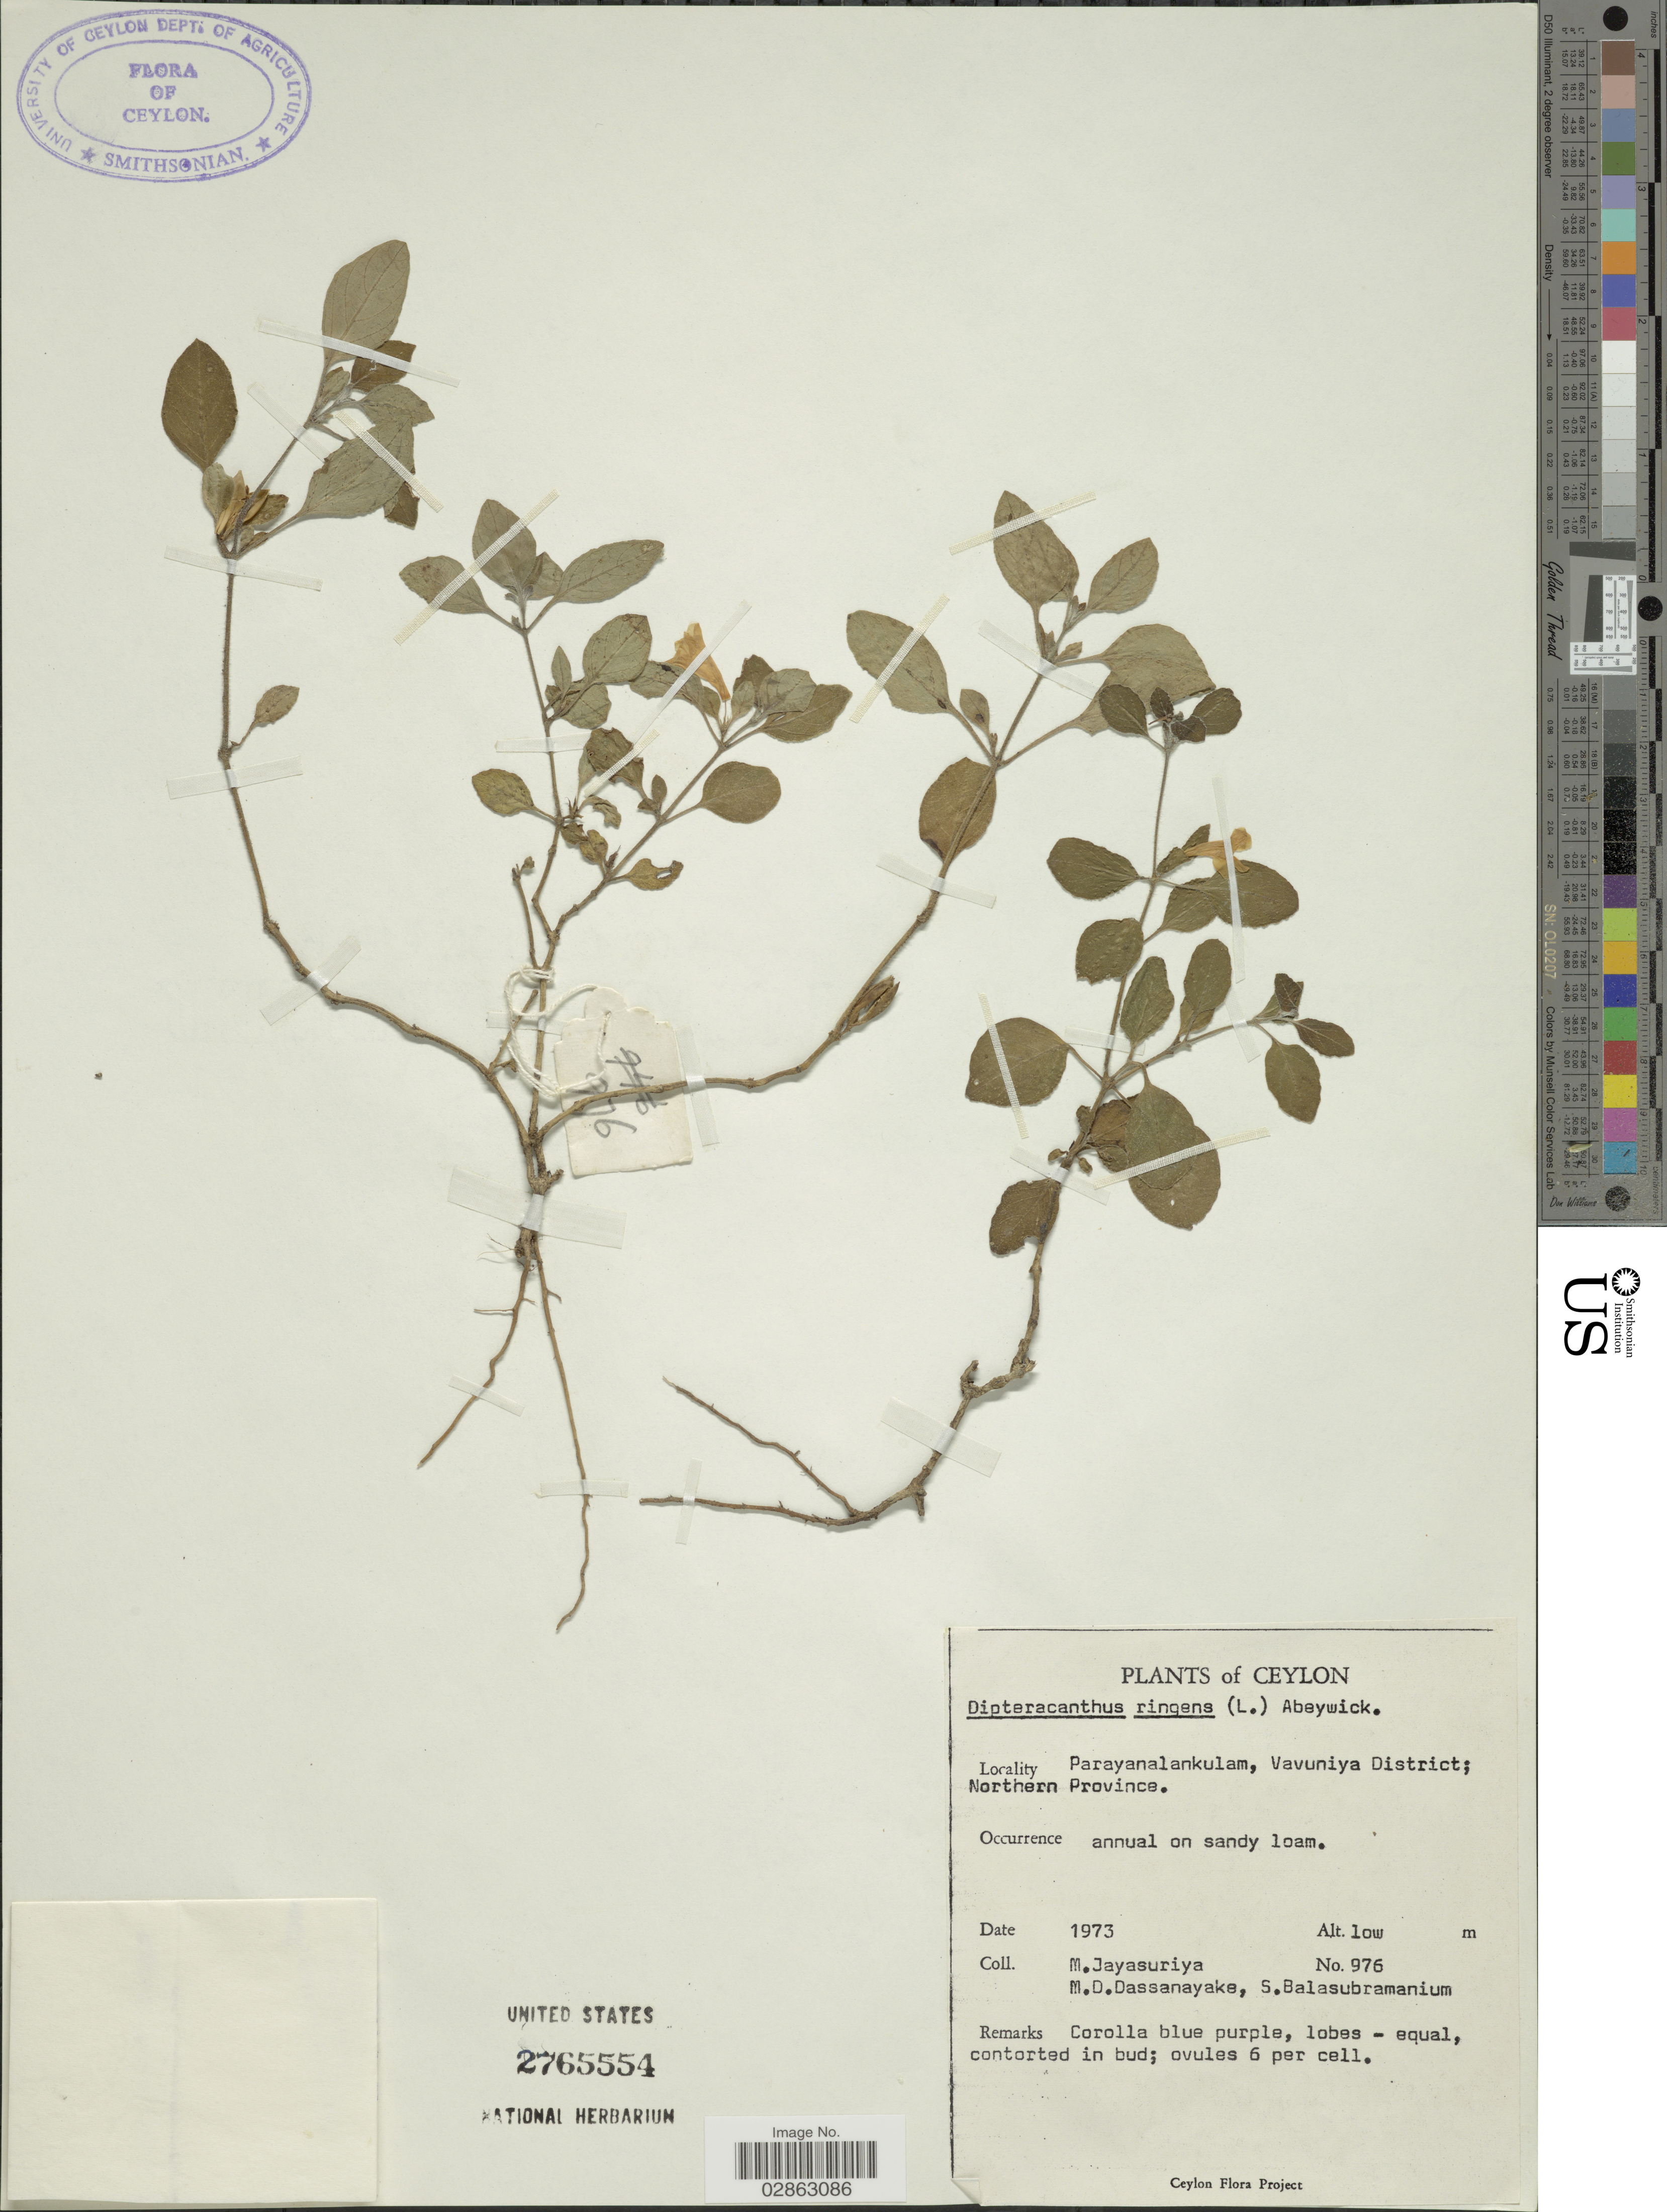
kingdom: Plantae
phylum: Tracheophyta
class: Magnoliopsida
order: Lamiales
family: Acanthaceae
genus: Ruellia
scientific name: Ruellia ringens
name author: L.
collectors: M. Jayasuriya, M. D. Dassanayake & S. Balasubramanium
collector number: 976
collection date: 1973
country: Sri Lanka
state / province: Northern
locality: Ceylon. Parayanalankulam, Vavuniya District.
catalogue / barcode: US 2765554